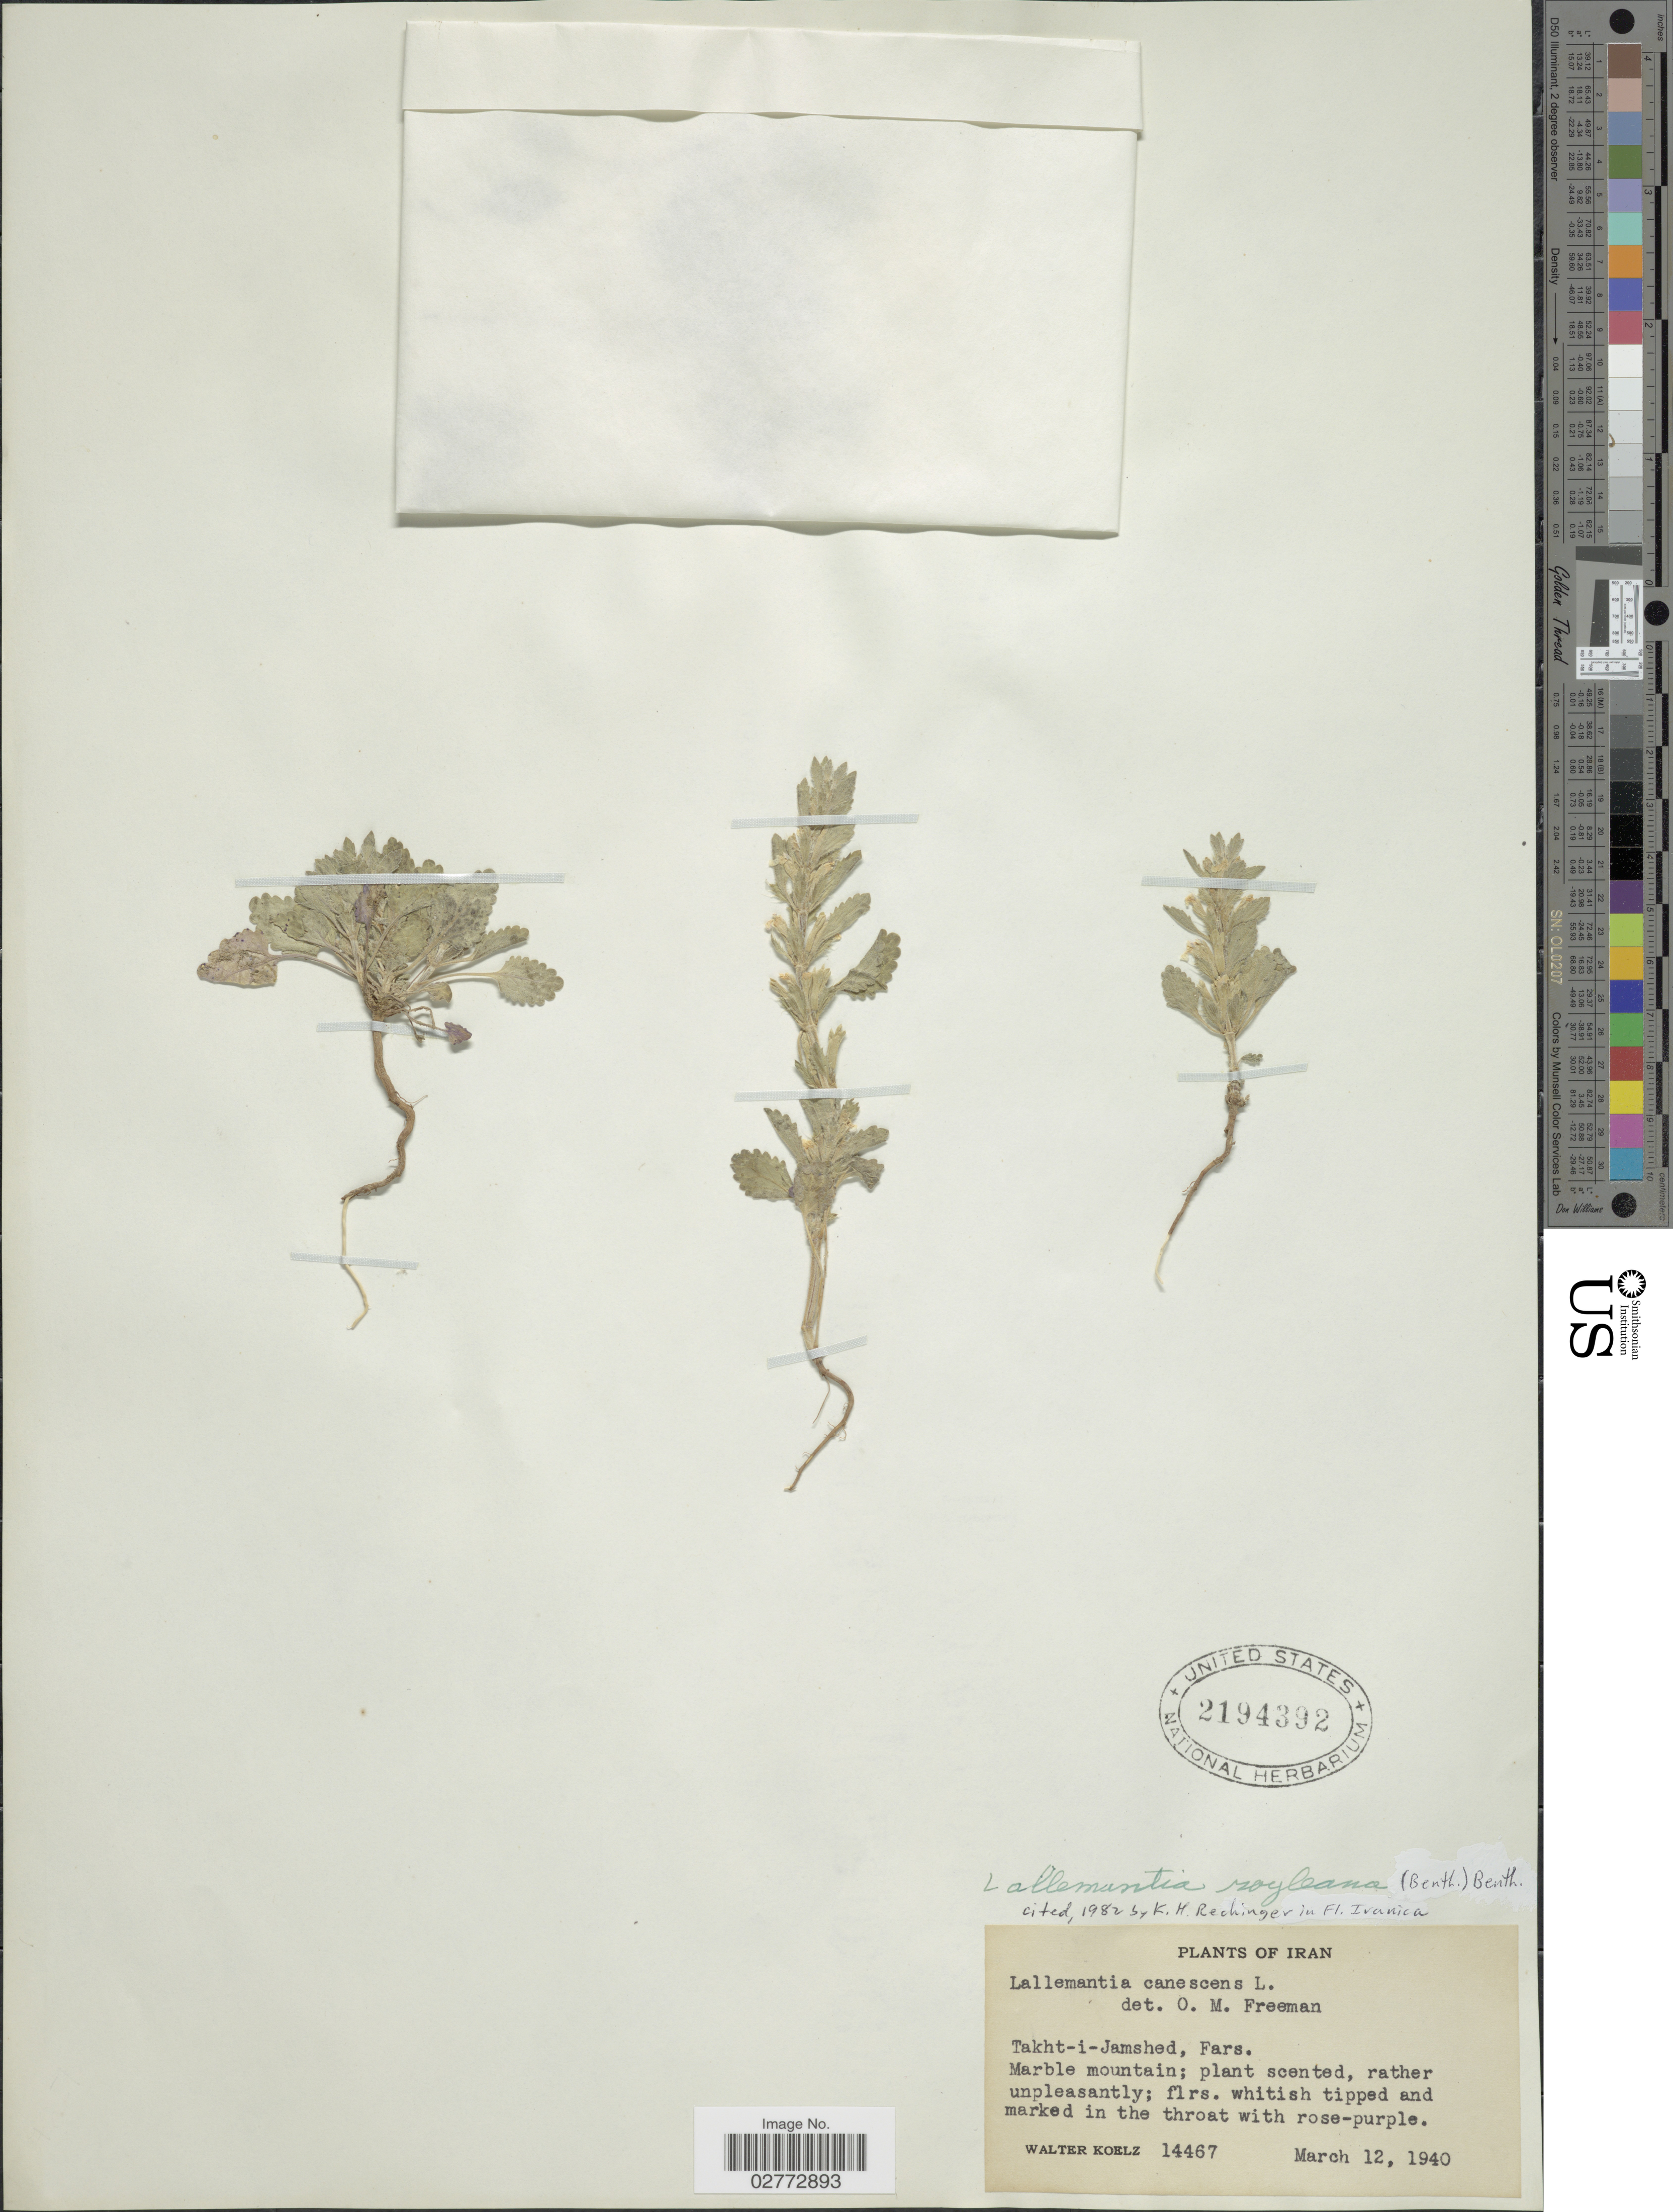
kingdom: Plantae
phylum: Tracheophyta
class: Magnoliopsida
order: Lamiales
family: Lamiaceae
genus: Lallemantia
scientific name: Lallemantia royleana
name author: (Benth.) Benth.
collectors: W. N. Koelz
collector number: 14467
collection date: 1940-03-12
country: Iran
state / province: Fars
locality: Takht-i-Jamshed, Fars. Marble mountain.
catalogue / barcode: US 2194392